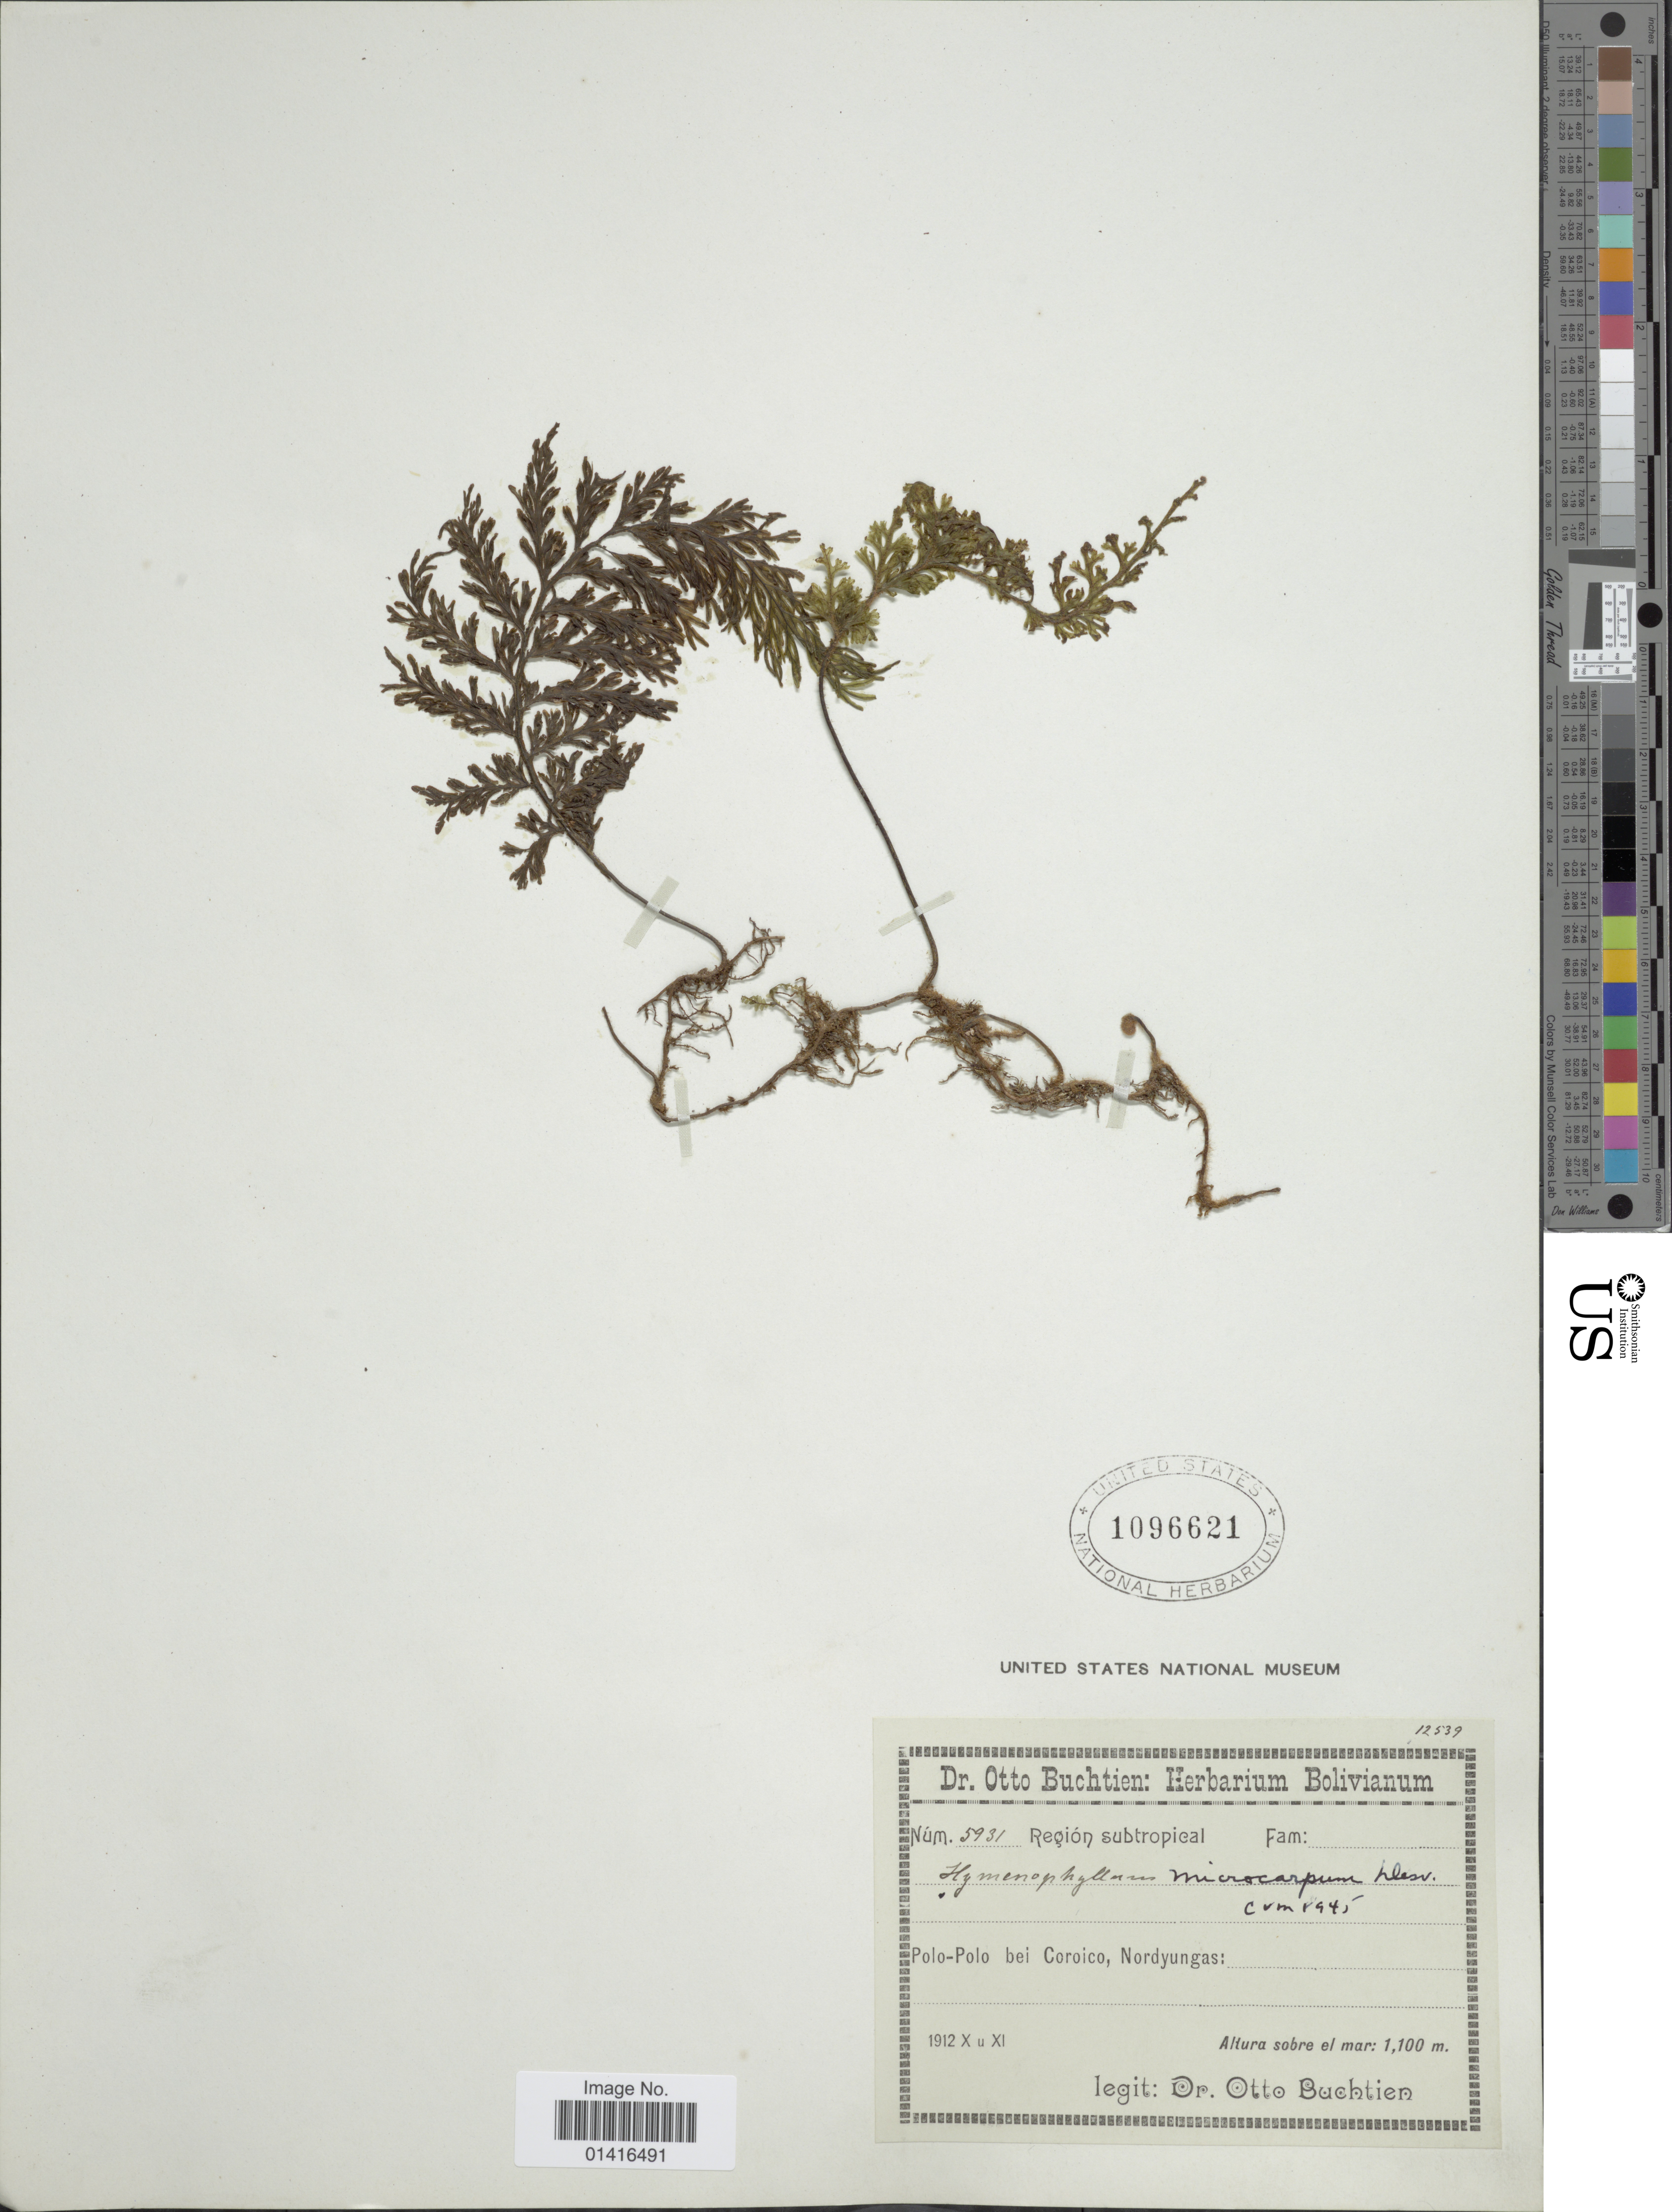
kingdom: Plantae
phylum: Tracheophyta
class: Polypodiopsida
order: Hymenophyllales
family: Hymenophyllaceae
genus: Hymenophyllum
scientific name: Hymenophyllum microcarpum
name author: (Desv.) Lellinger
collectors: O. Buchtien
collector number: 5931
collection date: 1912-10/1912-11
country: Bolivia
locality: Polo-Polo bei Coroico, Nordyungas.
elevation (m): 1100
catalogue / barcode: US 1096621